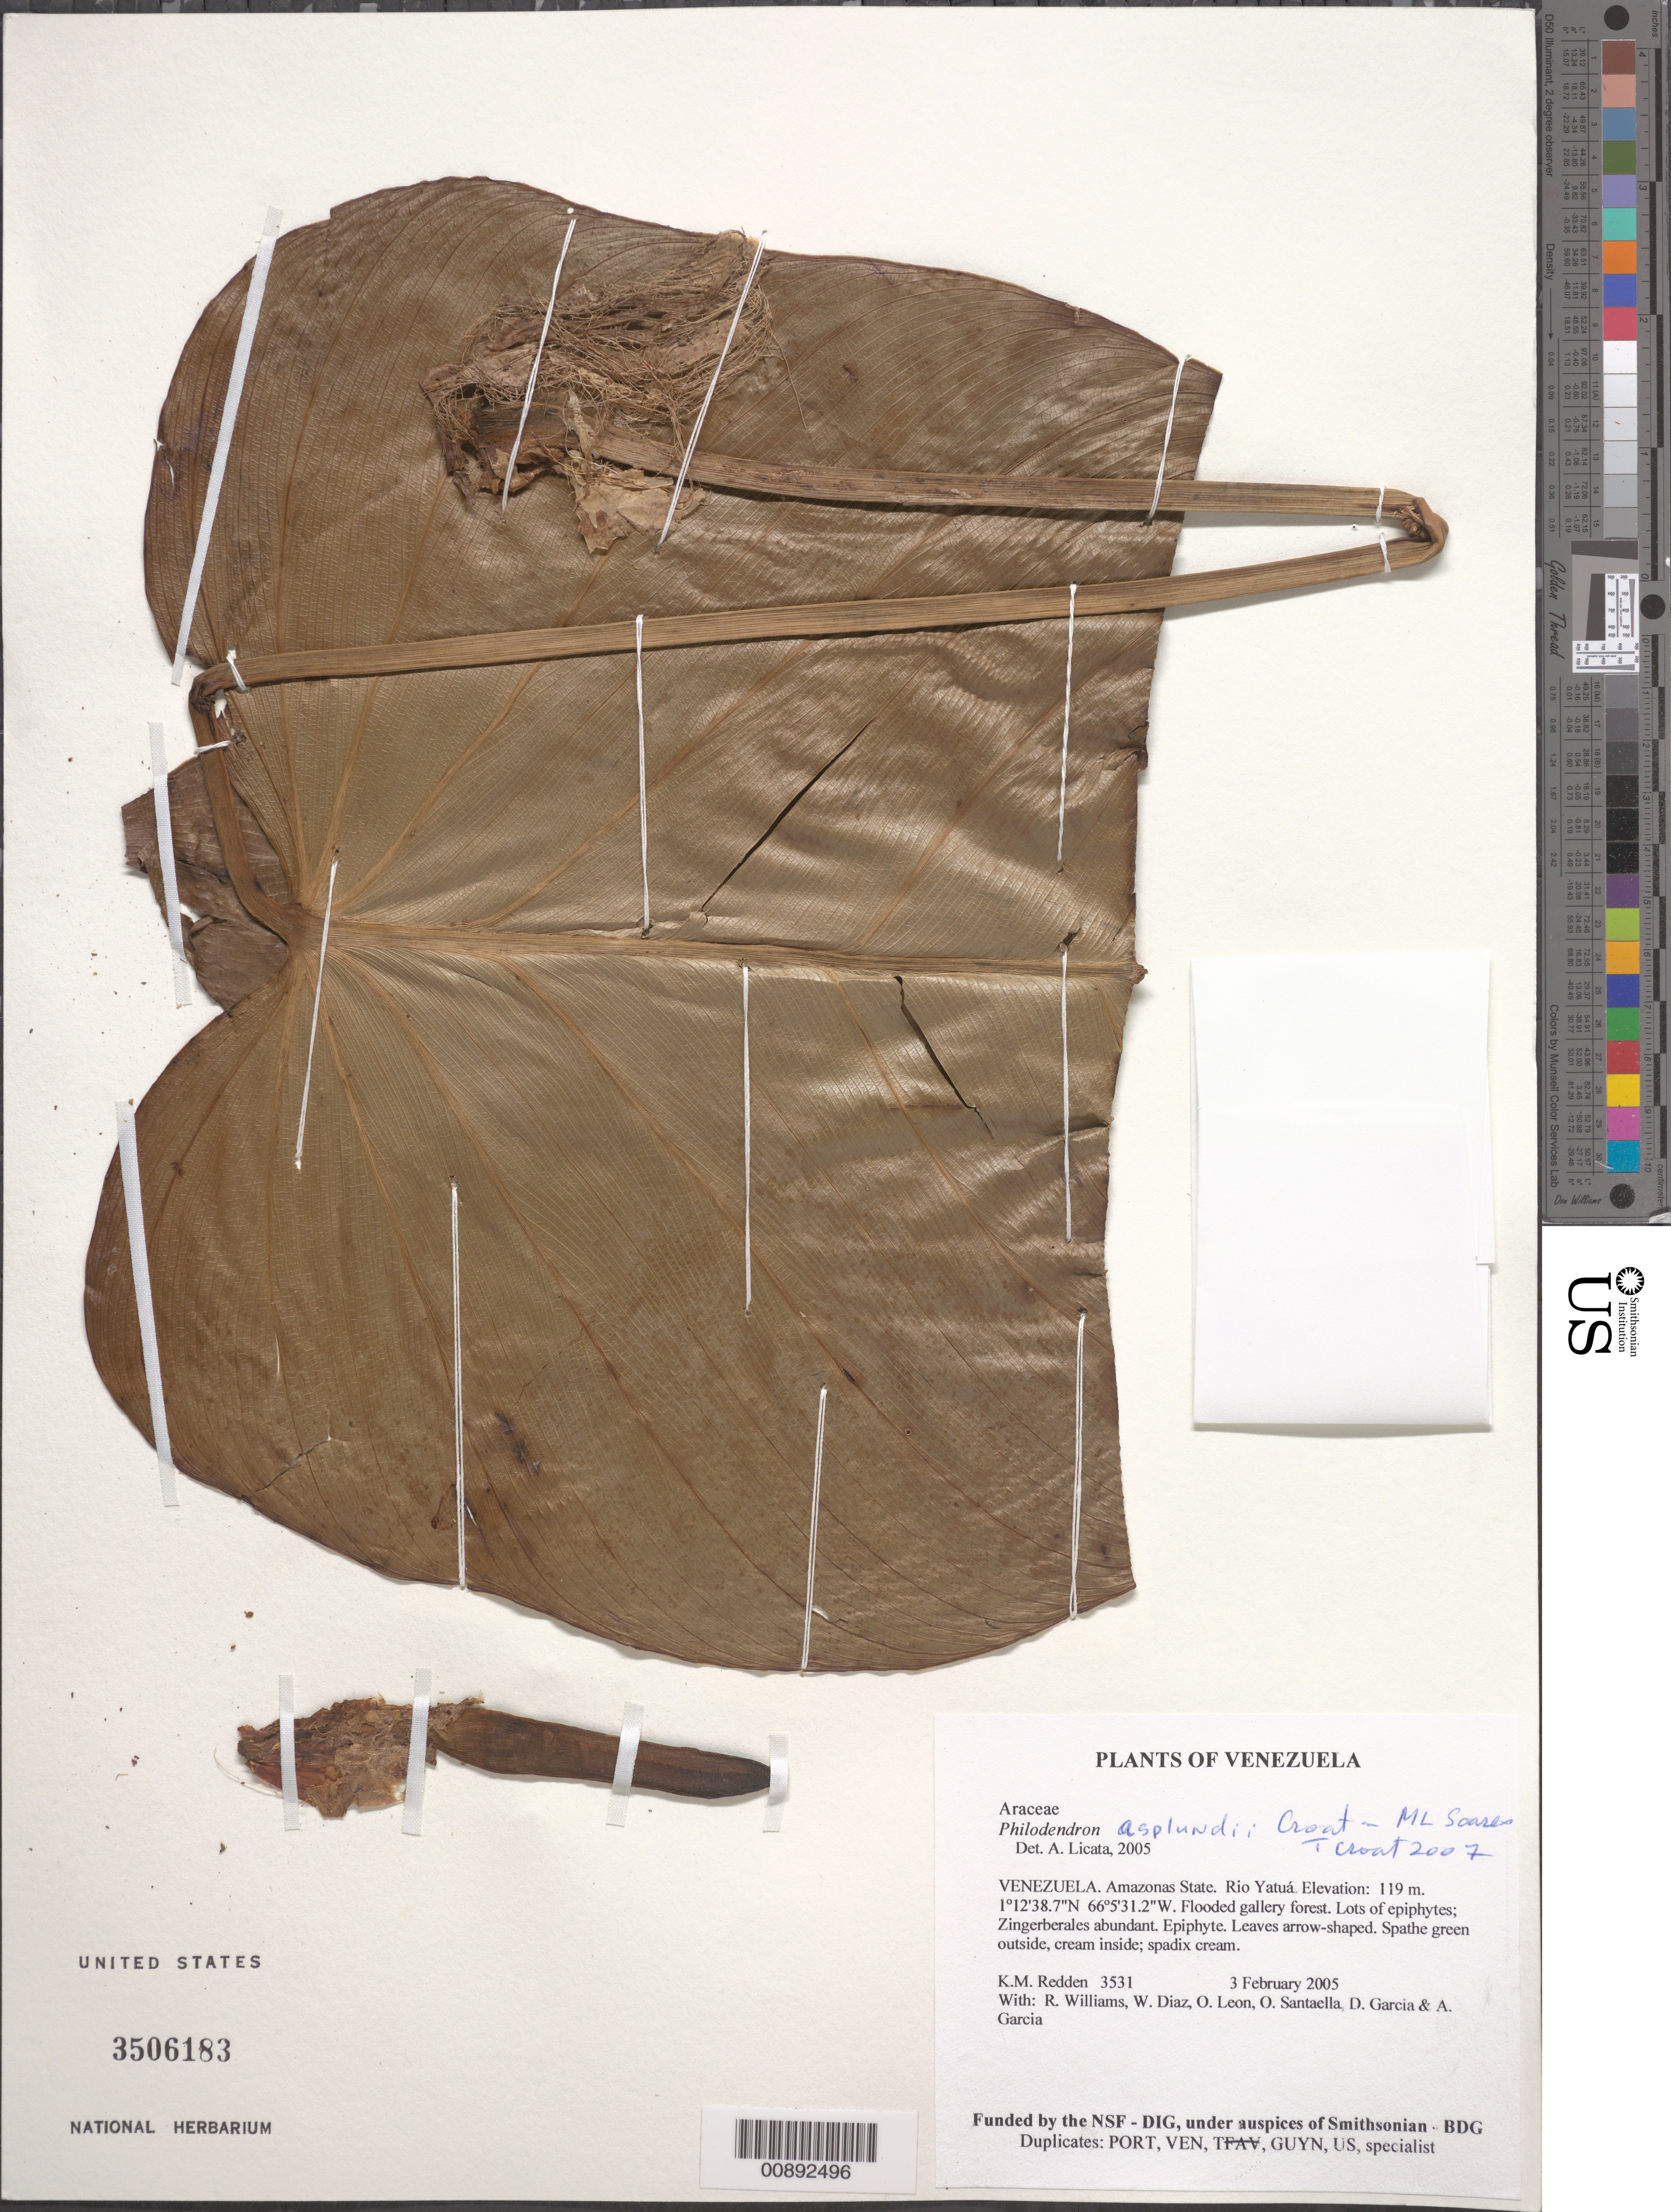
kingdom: Plantae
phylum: Tracheophyta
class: Liliopsida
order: Alismatales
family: Araceae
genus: Philodendron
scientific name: Philodendron asplundii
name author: Croat & M.L. Soares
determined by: Croat, Thomas B., Missouri Botanical Garden (MO)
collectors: K. M. Redden, R. Williams, W. Díaz P., O. León, O. Santaella, D. Garcia & A. Garcia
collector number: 3531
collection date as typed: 3 February 2005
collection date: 2005-02-03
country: Venezuela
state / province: Amazonas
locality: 15 - Rio Yatuá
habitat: Flooded gallery forest. Lots of epiphytes; Zingerberales abundant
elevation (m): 119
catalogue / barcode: US 3506183